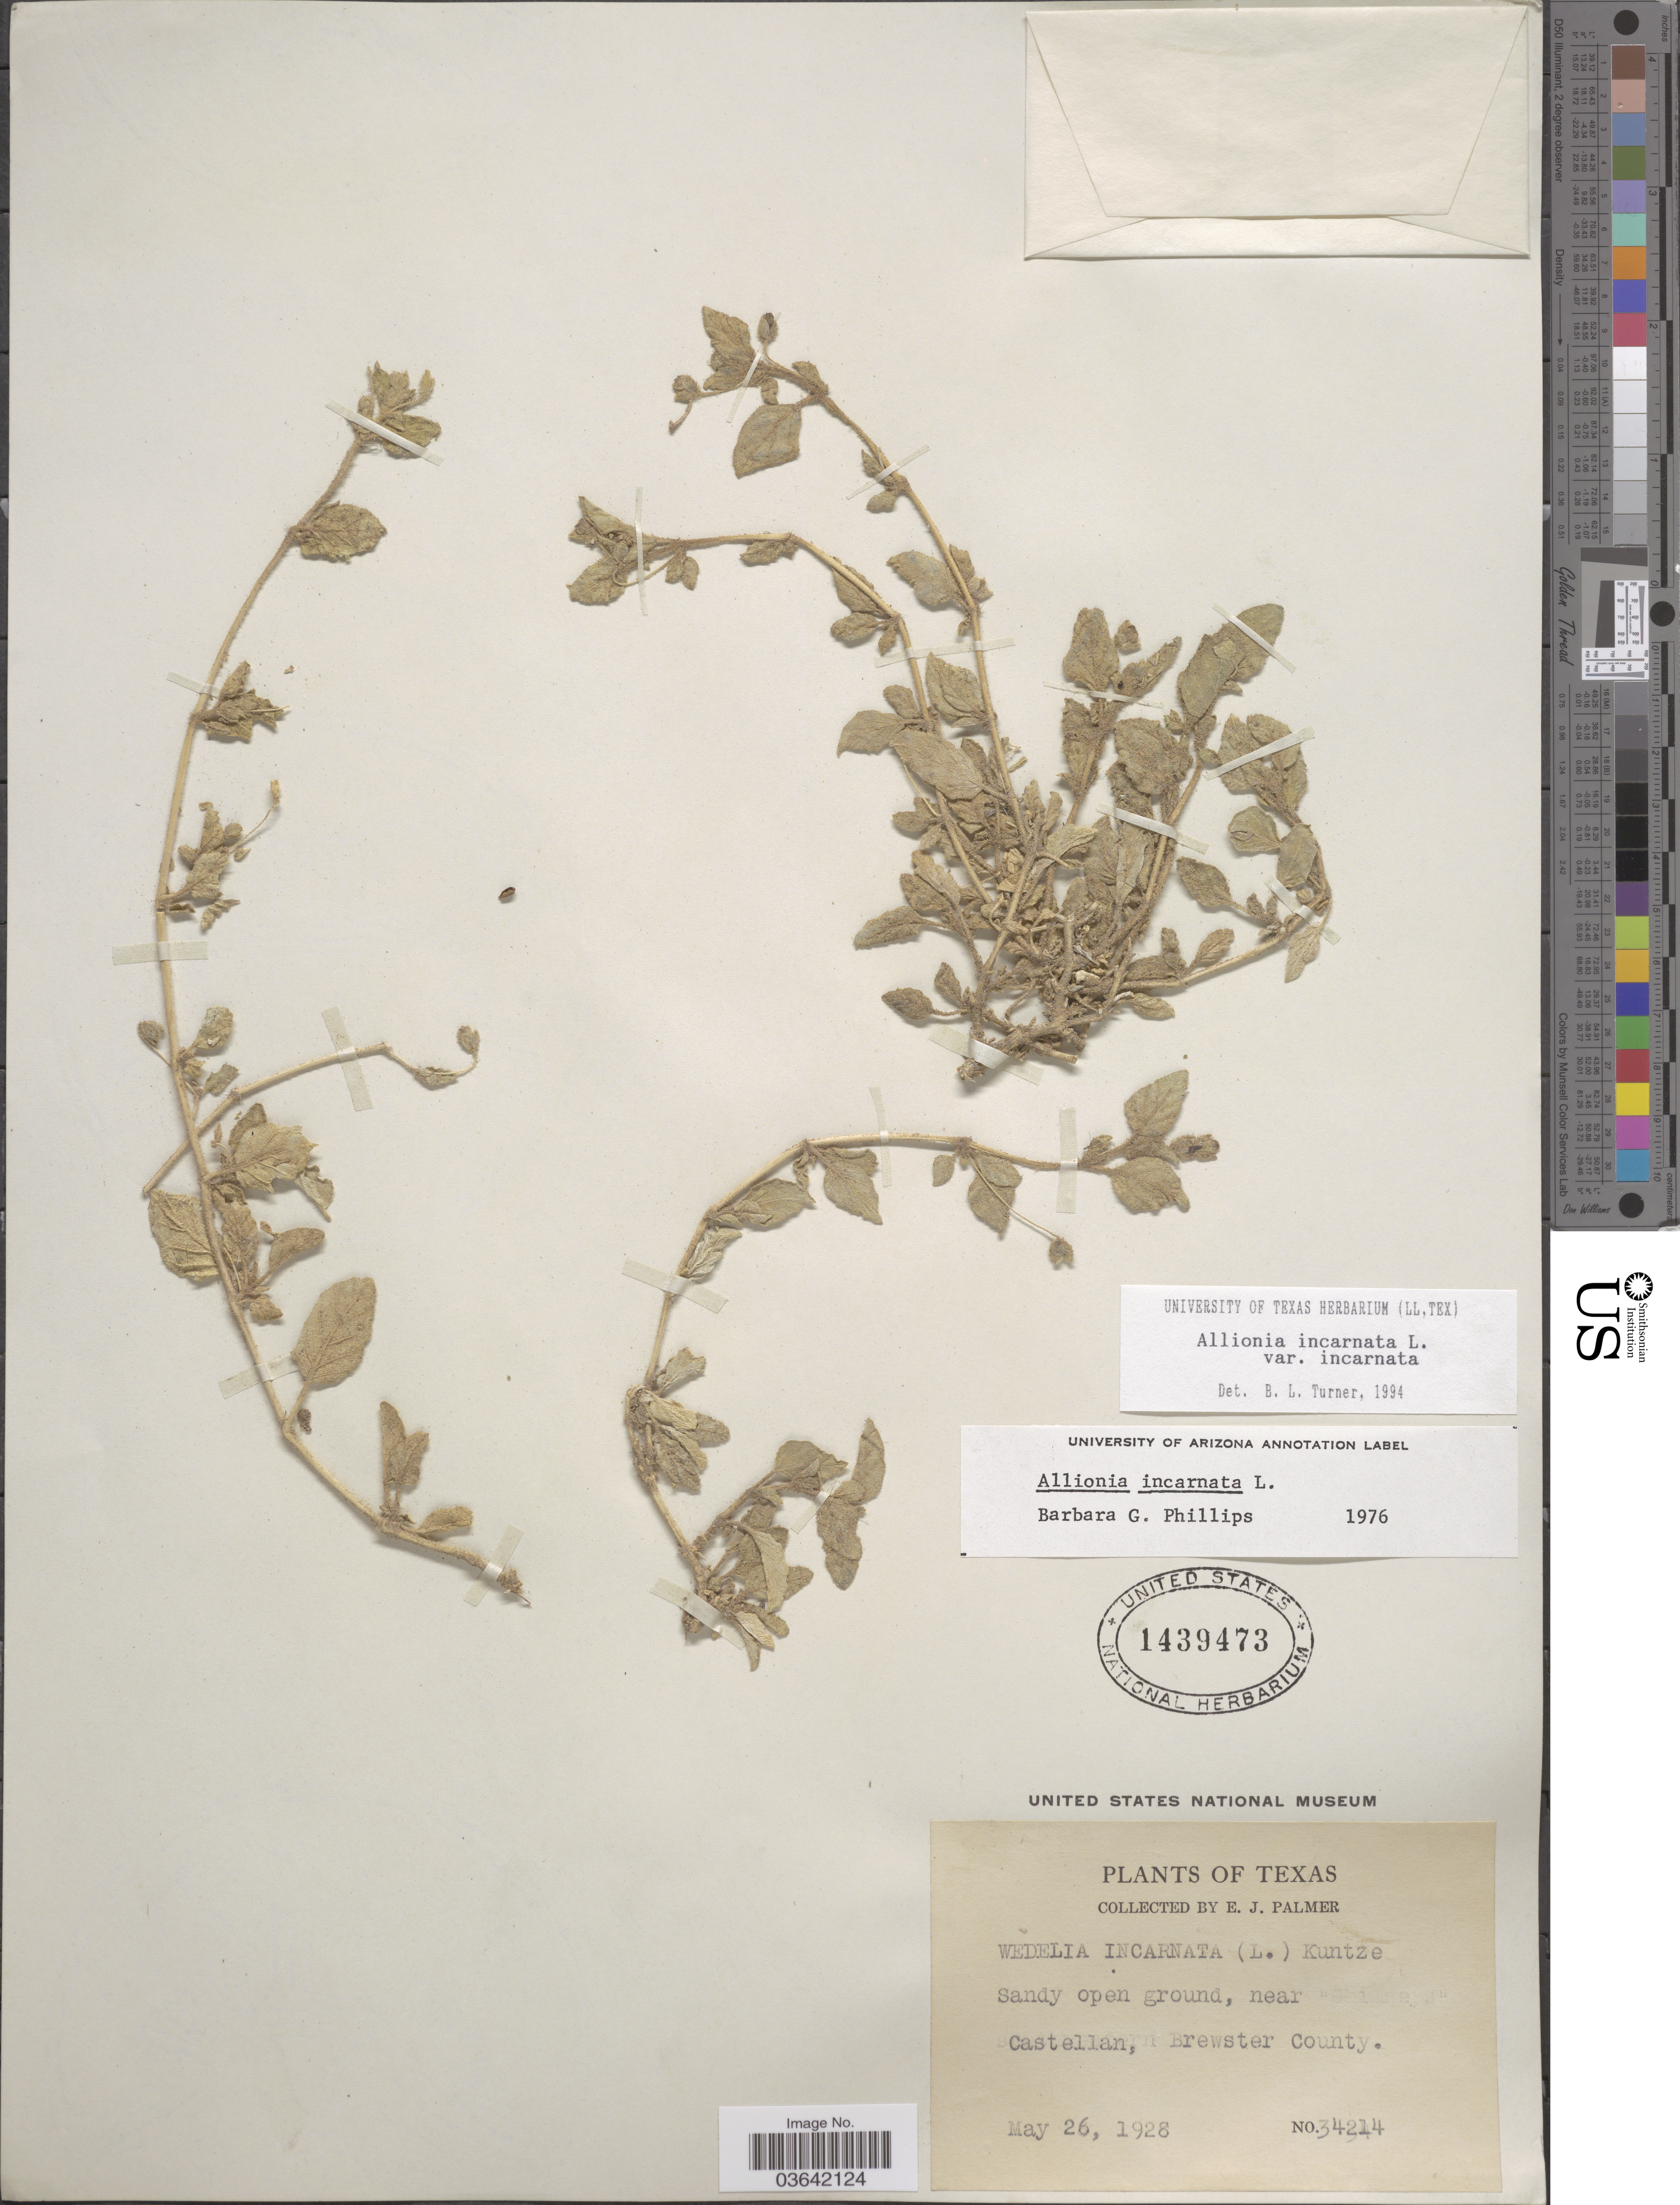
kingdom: Plantae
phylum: Tracheophyta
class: Magnoliopsida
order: Caryophyllales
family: Nyctaginaceae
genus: Allionia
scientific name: Allionia incarnata var. incarnata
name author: L.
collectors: E. J. Palmer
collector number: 34214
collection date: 1928-05-26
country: United States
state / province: Texas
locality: Sandy open ground, near Castellan, Brewster County.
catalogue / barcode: US 1439473